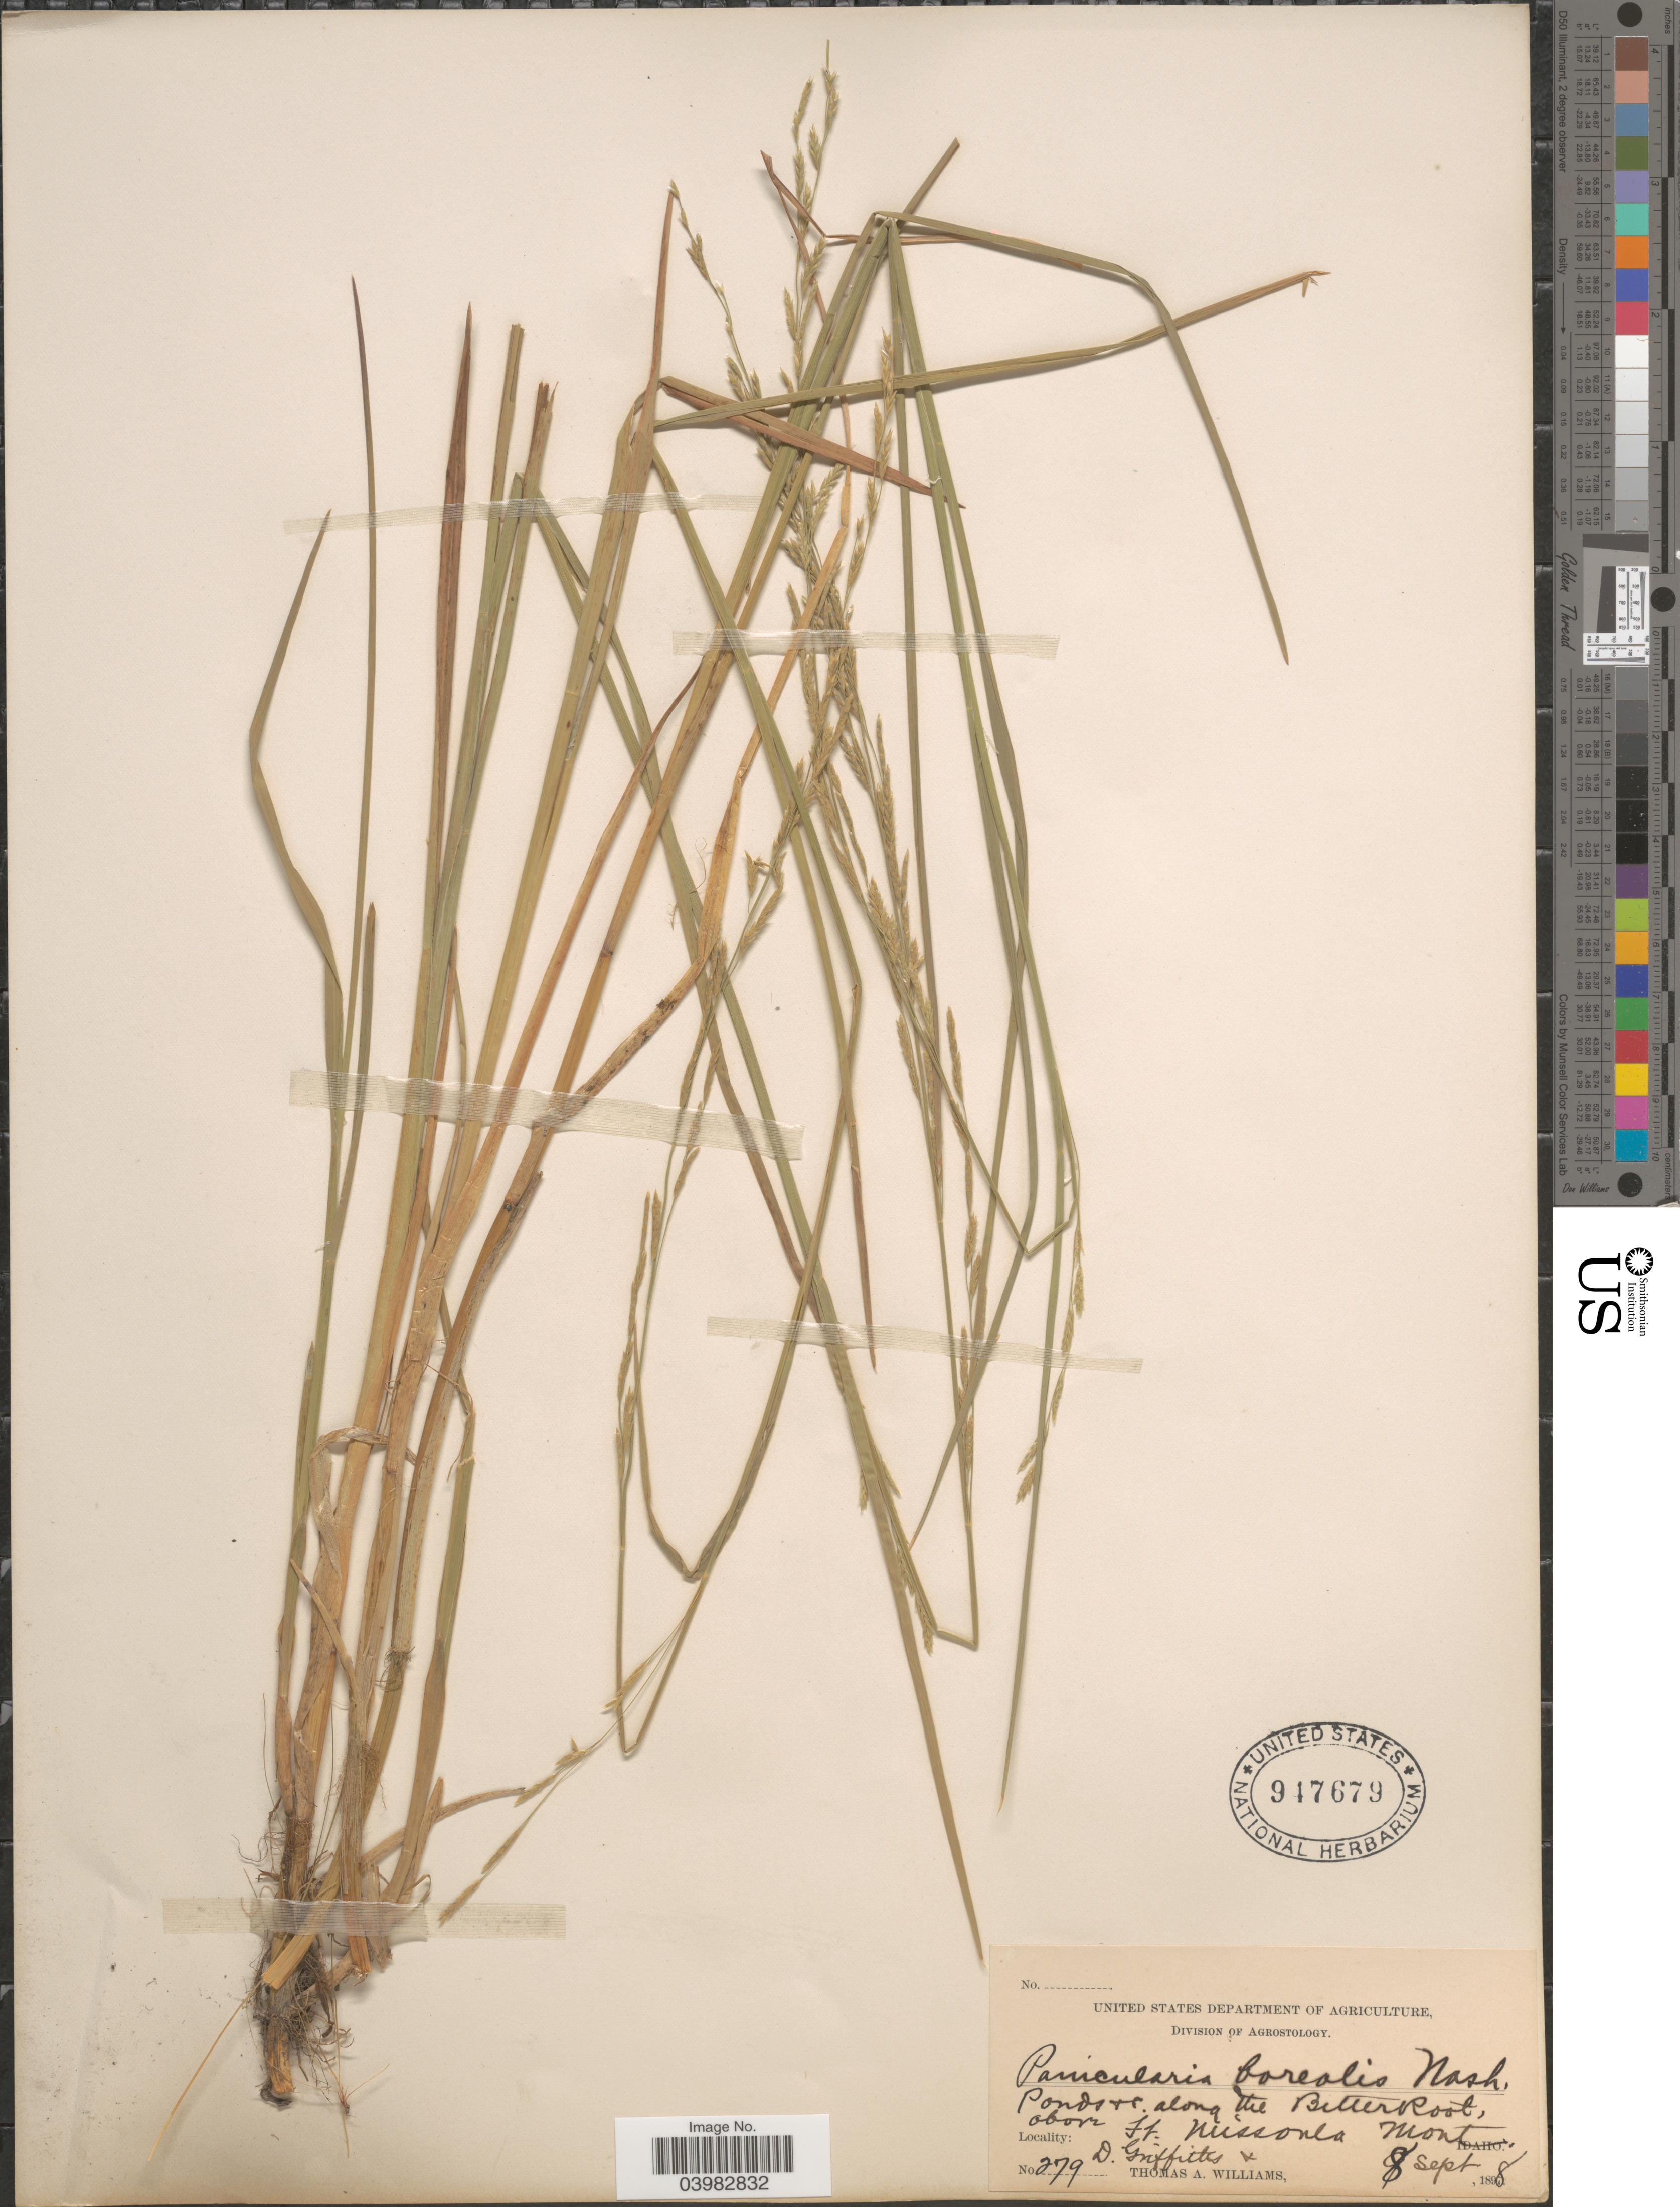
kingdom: Plantae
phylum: Tracheophyta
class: Liliopsida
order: Poales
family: Poaceae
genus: Glyceria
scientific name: Glyceria borealis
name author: (Nash) Batchelder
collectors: D. Griffiths & T. A. Williams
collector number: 279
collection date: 1898-09-08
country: United States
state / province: Montana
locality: Along the BitterRoot, above Ft. Missoula.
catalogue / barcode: US 947679